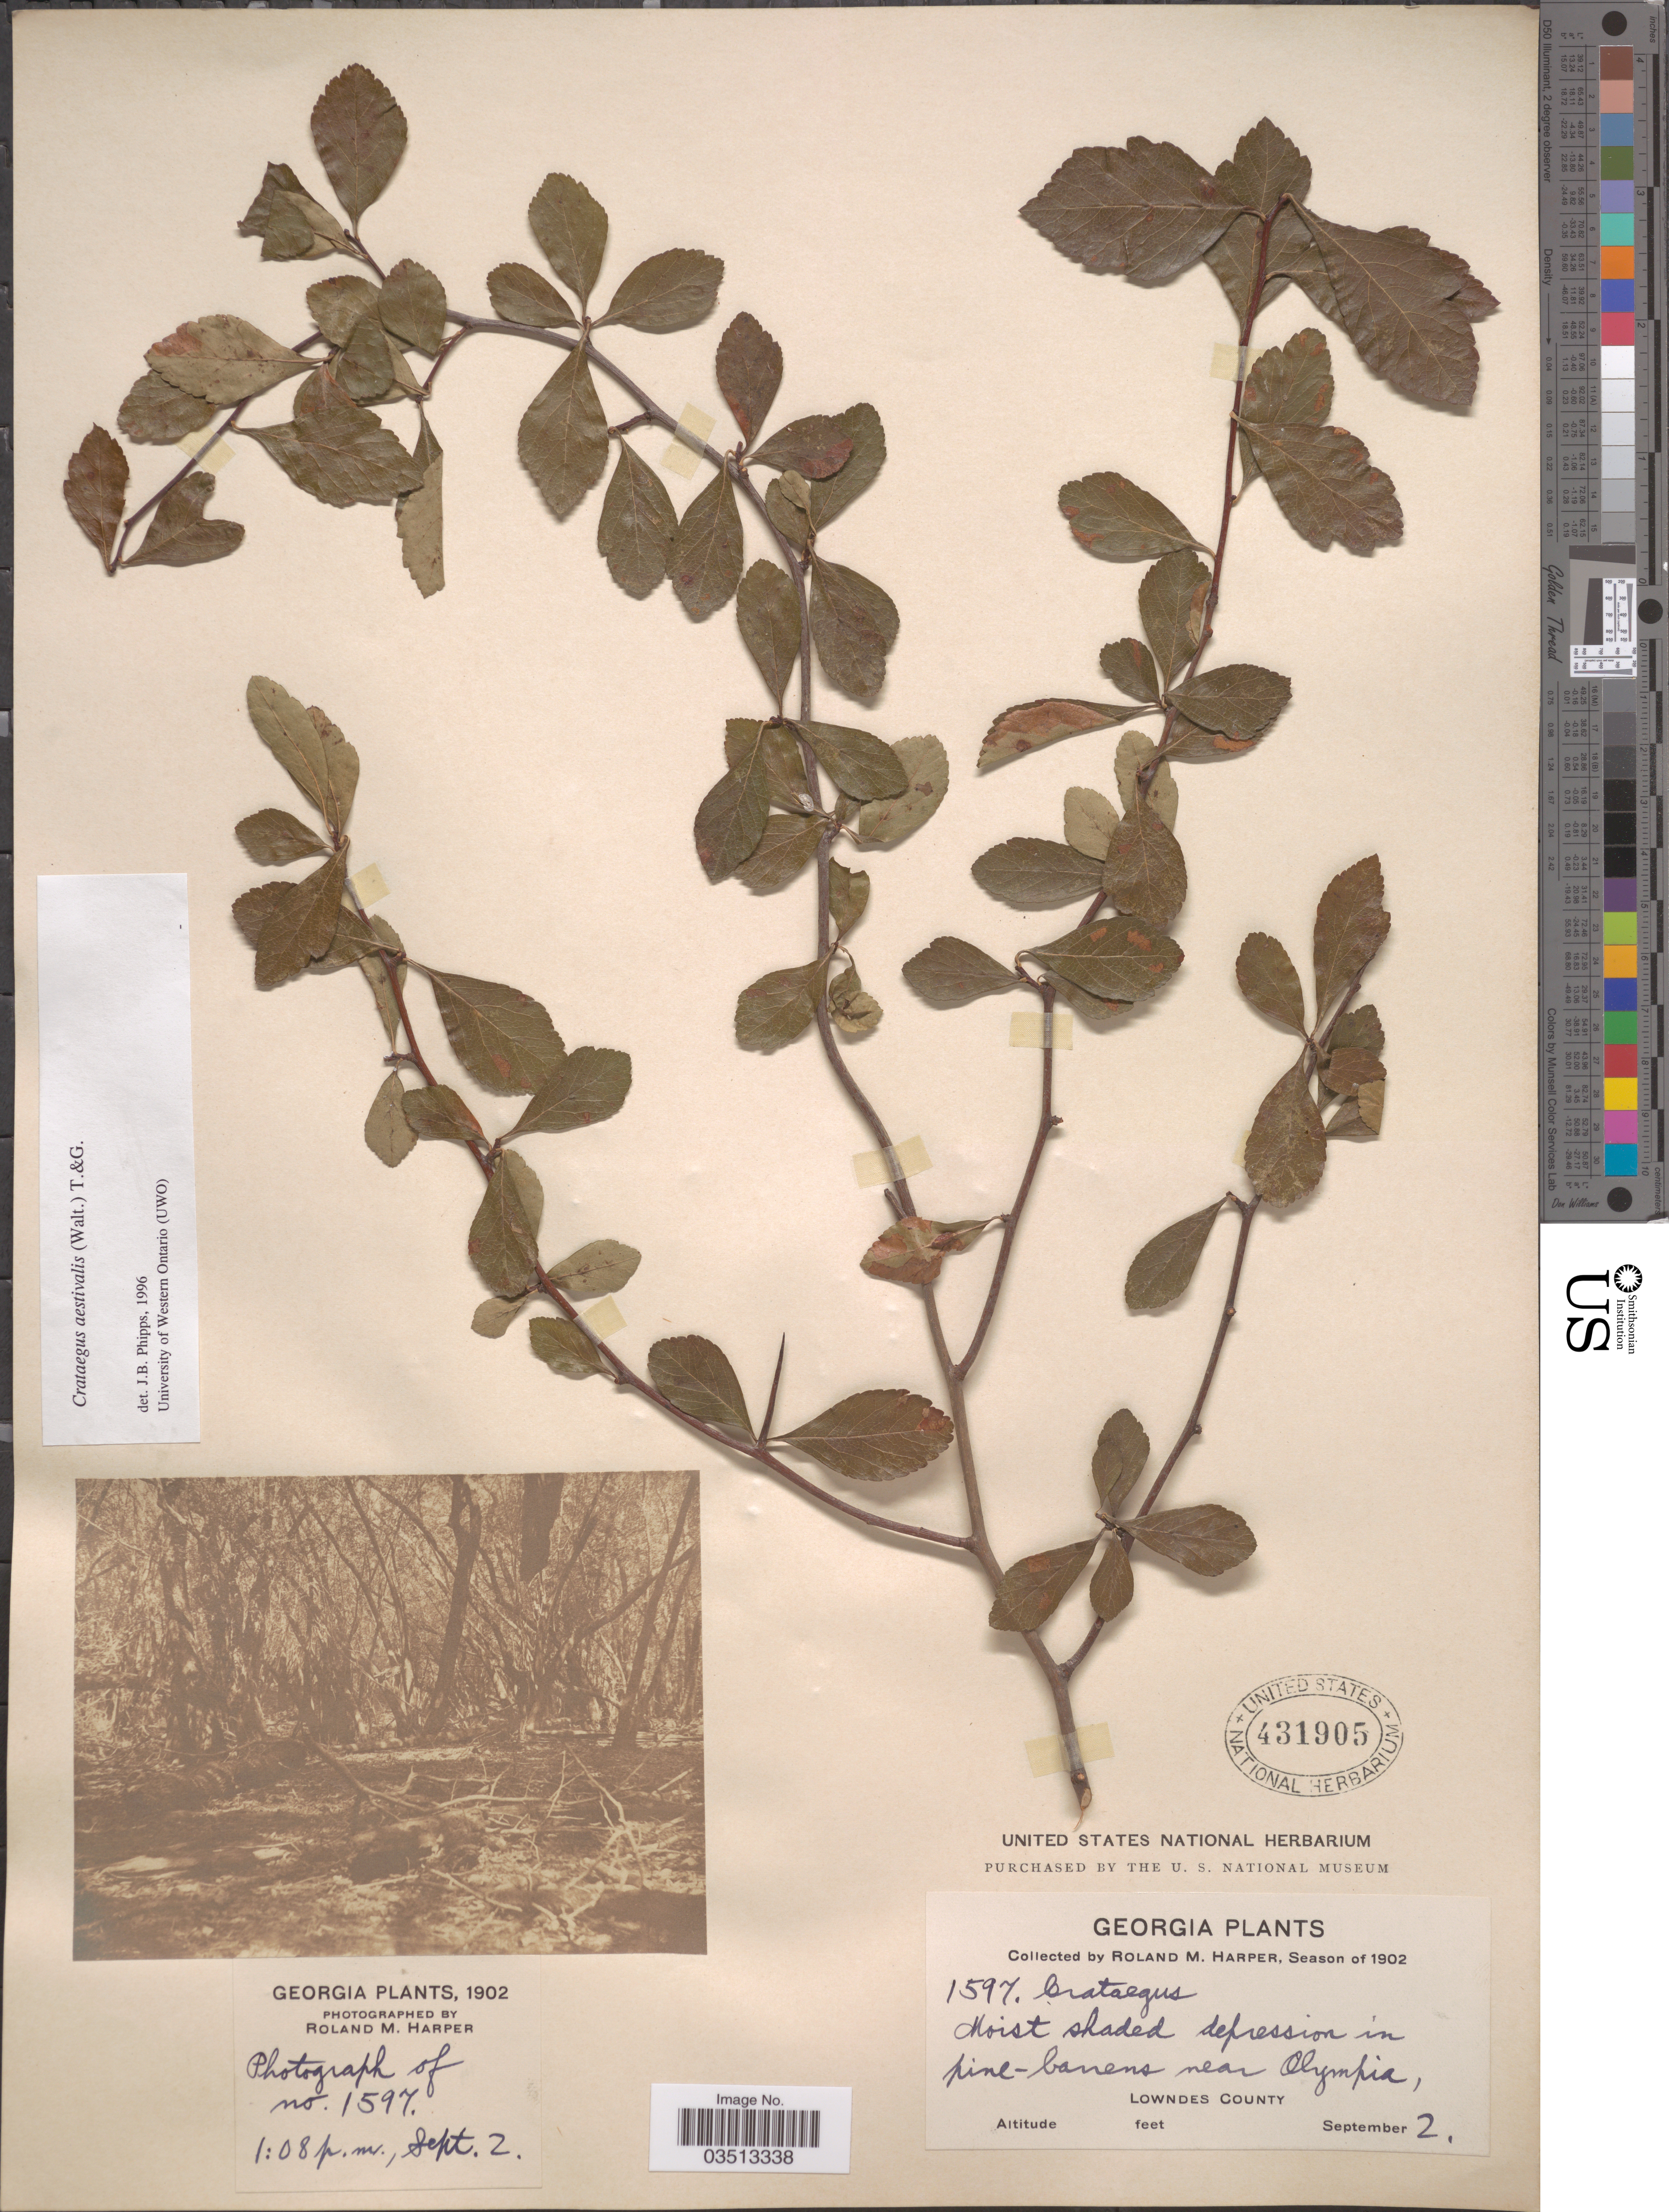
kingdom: Plantae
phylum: Tracheophyta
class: Magnoliopsida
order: Rosales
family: Rosaceae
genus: Crataegus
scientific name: Crataegus aestivalis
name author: (Walter) Torr. & A. Gray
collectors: R. M. Harper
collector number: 1597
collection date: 1902-09-02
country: United States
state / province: Georgia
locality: Near Olympia, Lowndes County.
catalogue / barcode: US 431905